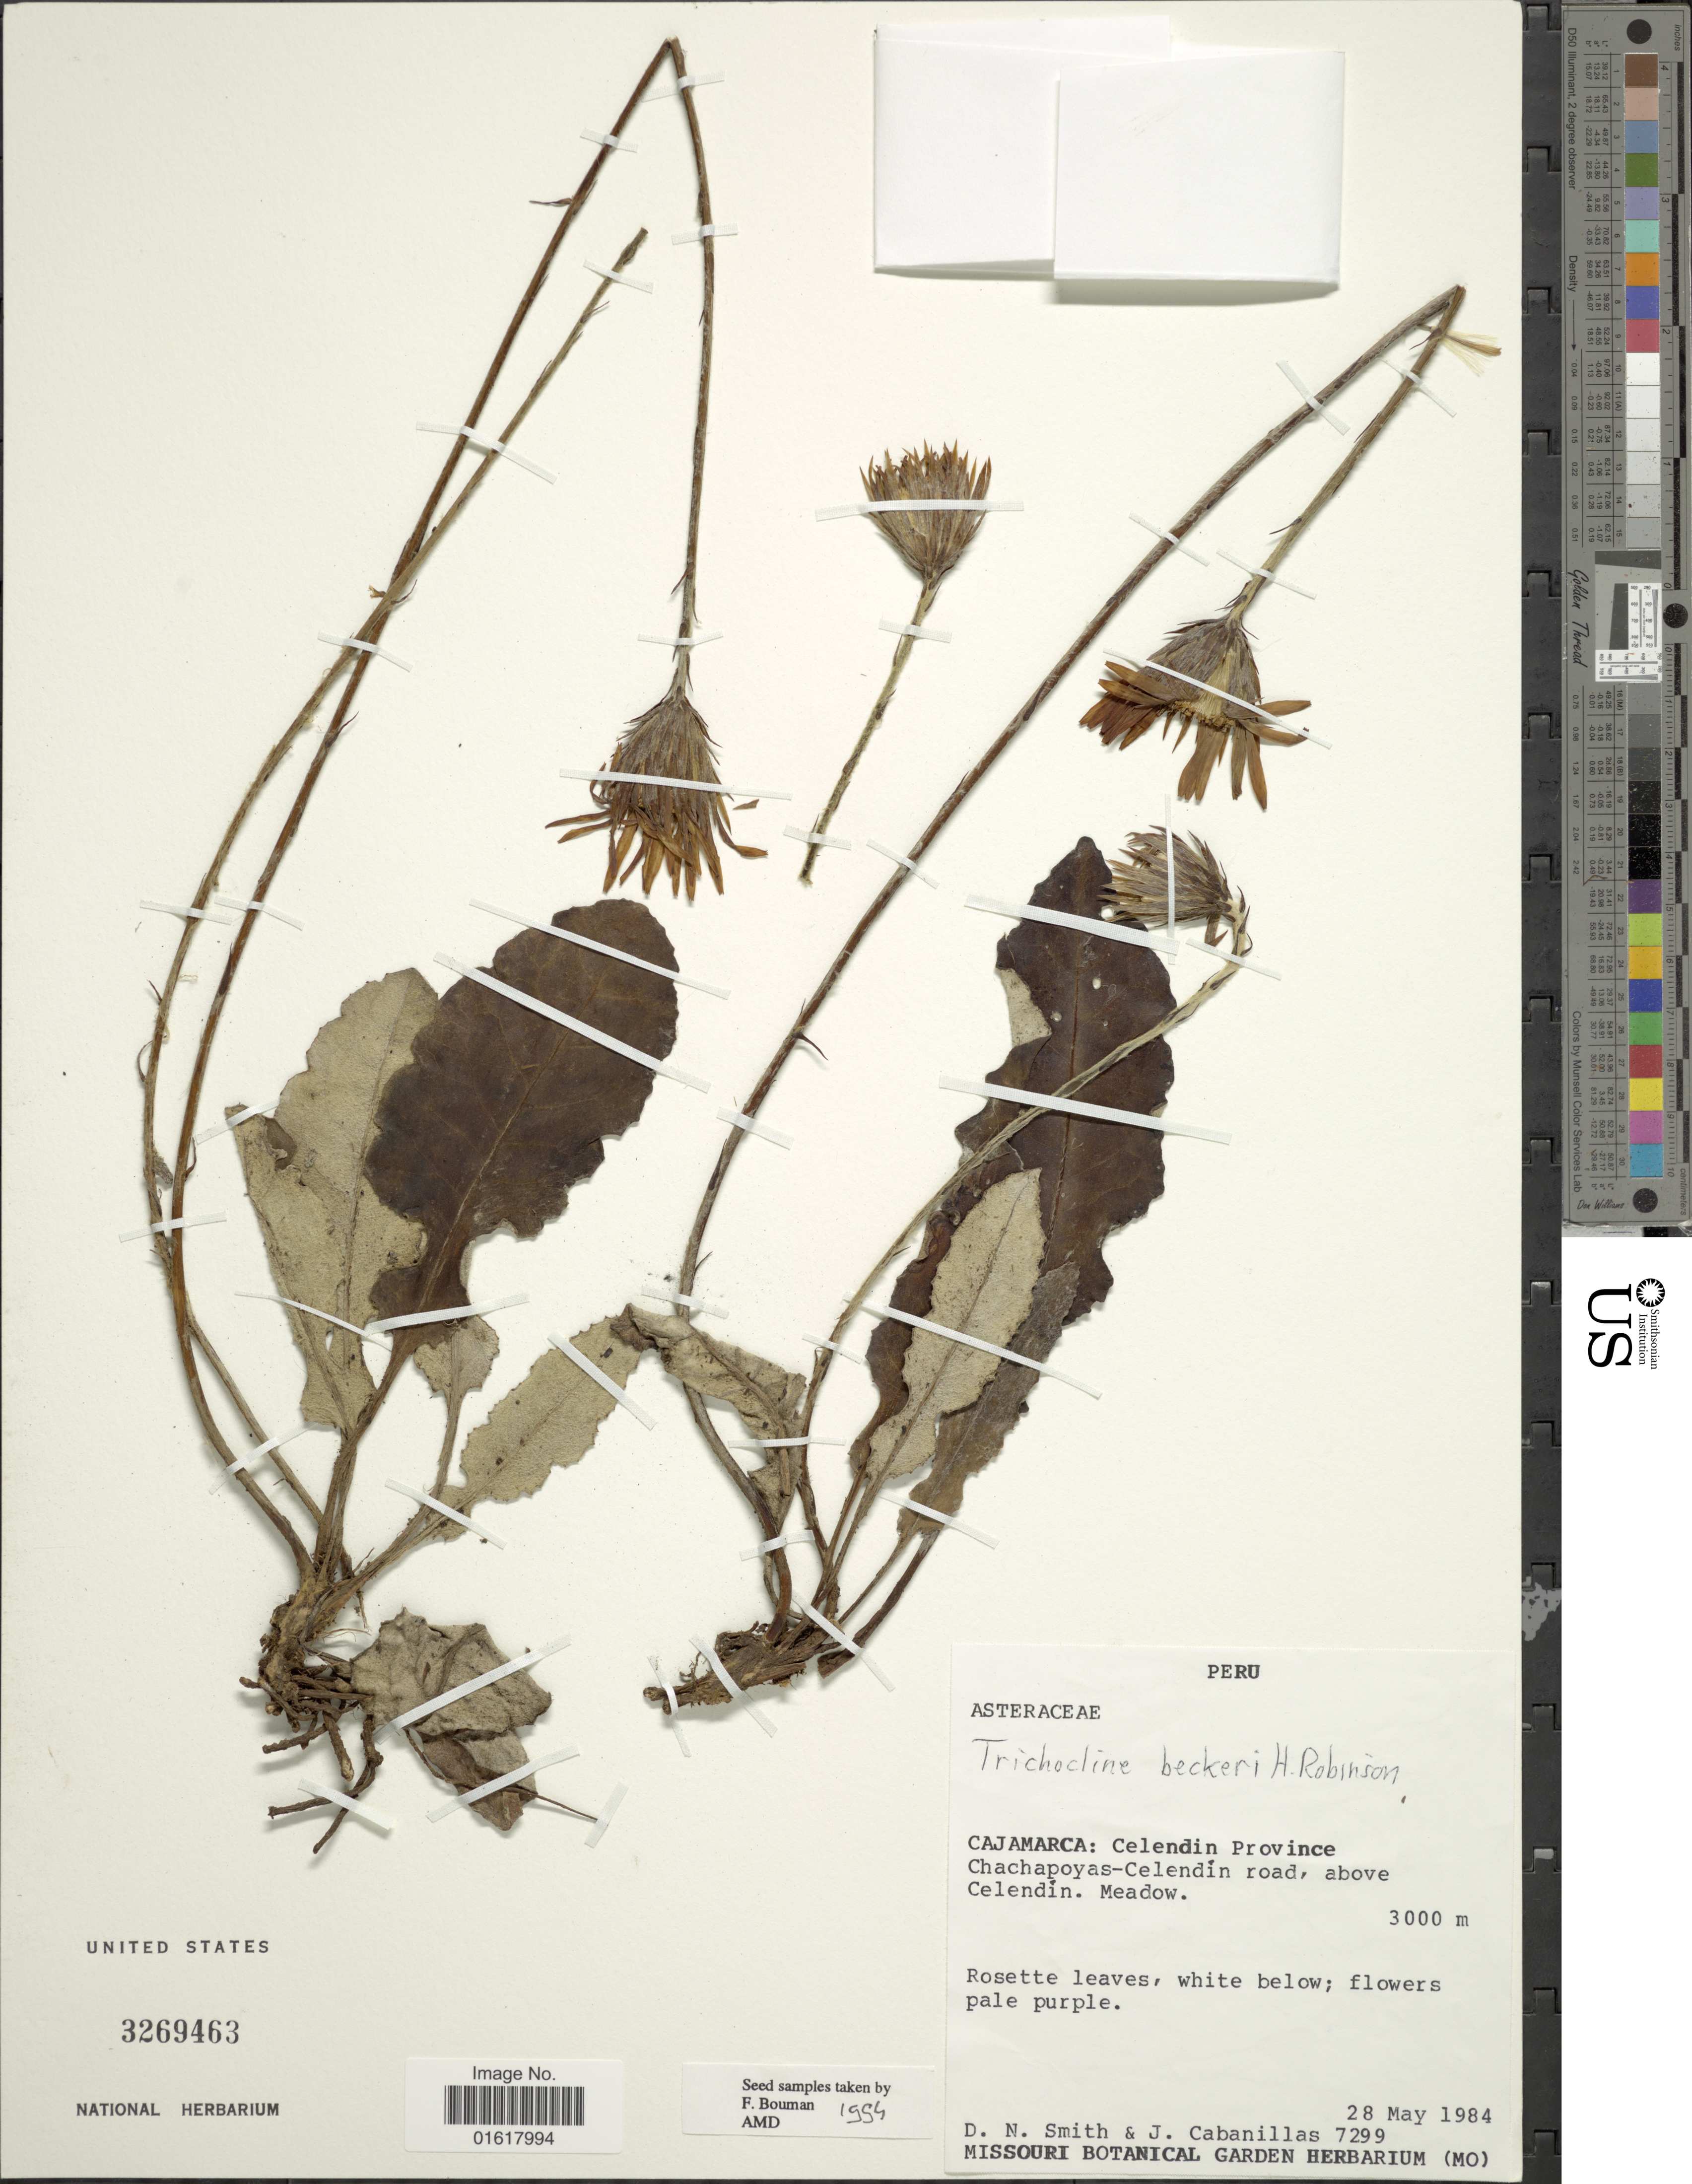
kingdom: Plantae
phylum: Tracheophyta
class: Magnoliopsida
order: Asterales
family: Asteraceae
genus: Trichocline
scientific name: Trichocline peruviana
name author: Hieron.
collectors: D. Smith & J. Cabanillas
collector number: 7299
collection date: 1984-05-28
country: Peru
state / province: Cajamarca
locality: Celendin Province Chachapoyas-Celendín road, above Celendín. Meadow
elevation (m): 3000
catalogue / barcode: US 3269463